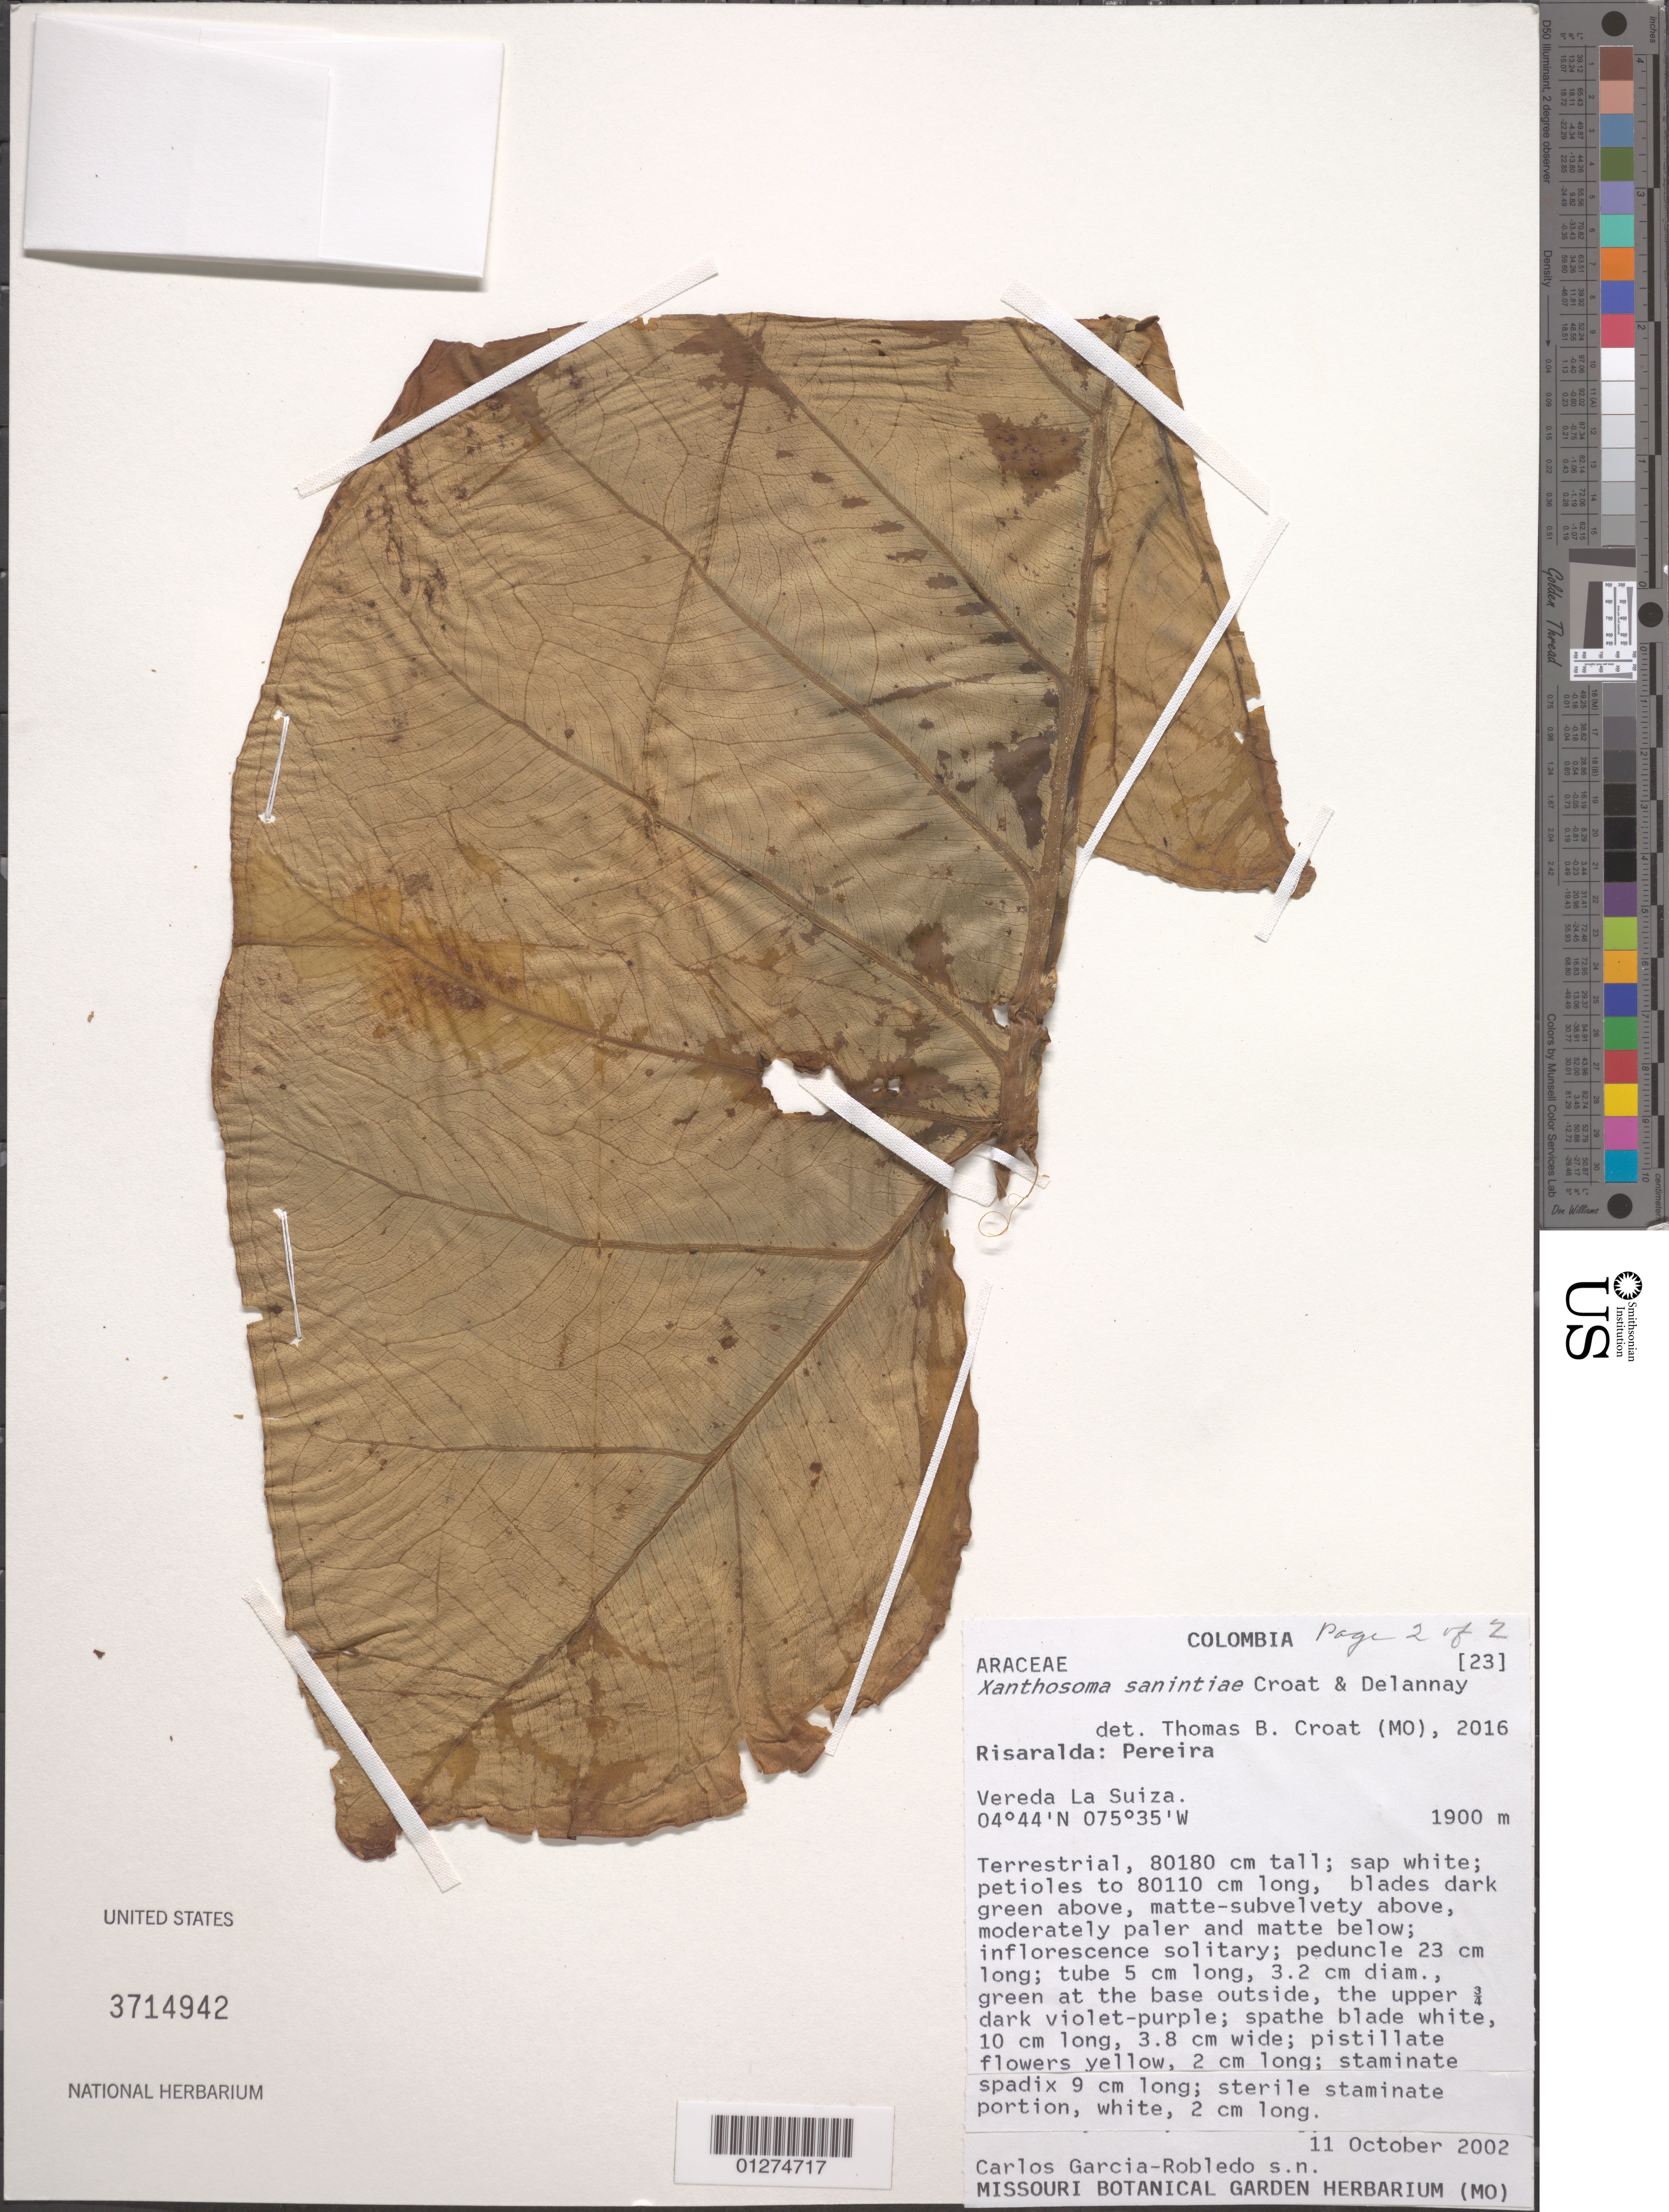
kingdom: Plantae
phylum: Tracheophyta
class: Liliopsida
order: Alismatales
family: Araceae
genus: Xanthosoma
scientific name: Xanthosoma sanintiae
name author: Croat & Delannay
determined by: Croat, Thomas B., Missouri Botanical Garden (MO)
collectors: C. Garcia-Robledo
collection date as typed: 11 Oct 2002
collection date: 2002-10-11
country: Colombia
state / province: Risaralda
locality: Pereira, Vereda la Suiza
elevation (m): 1900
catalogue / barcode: US 3714942